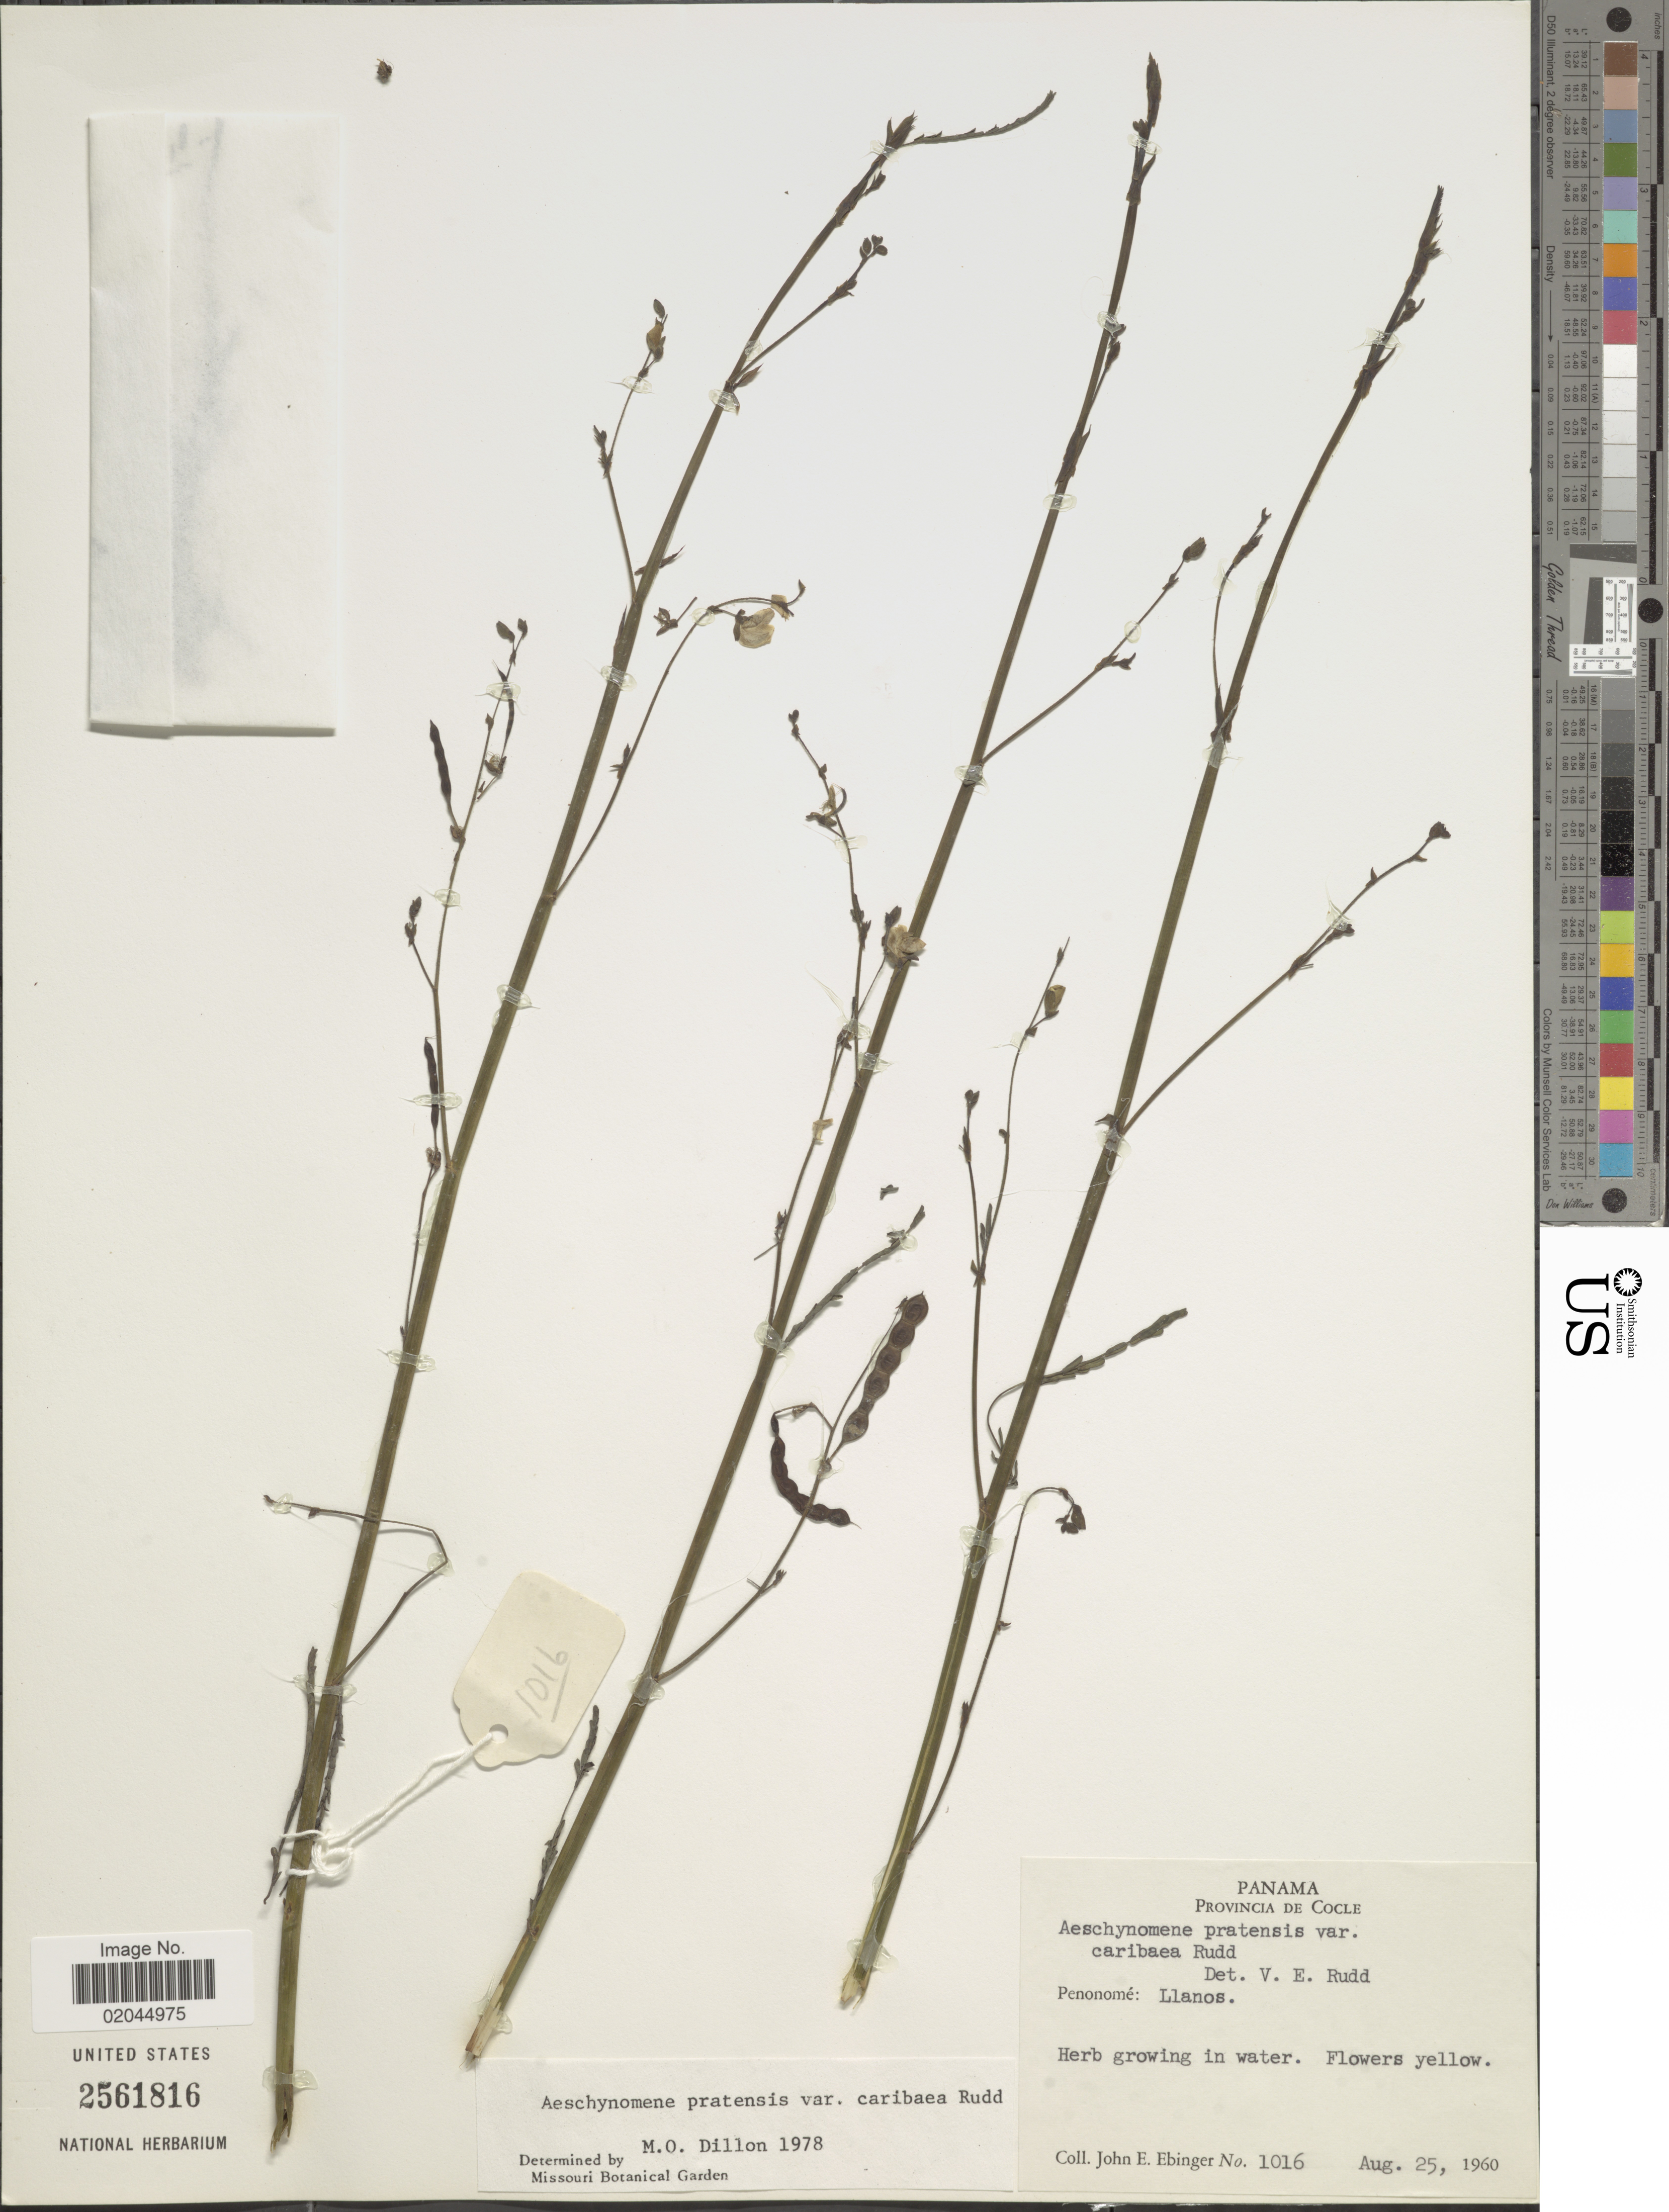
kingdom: Plantae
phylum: Tracheophyta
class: Magnoliopsida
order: Fabales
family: Fabaceae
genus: Aeschynomene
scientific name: Aeschynomene pratensis var. caribaea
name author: Rudd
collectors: J. Ebinger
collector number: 1016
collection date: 1960-08-25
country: Panama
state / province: Coclé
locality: Penonome: Llanos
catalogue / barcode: US 2561816